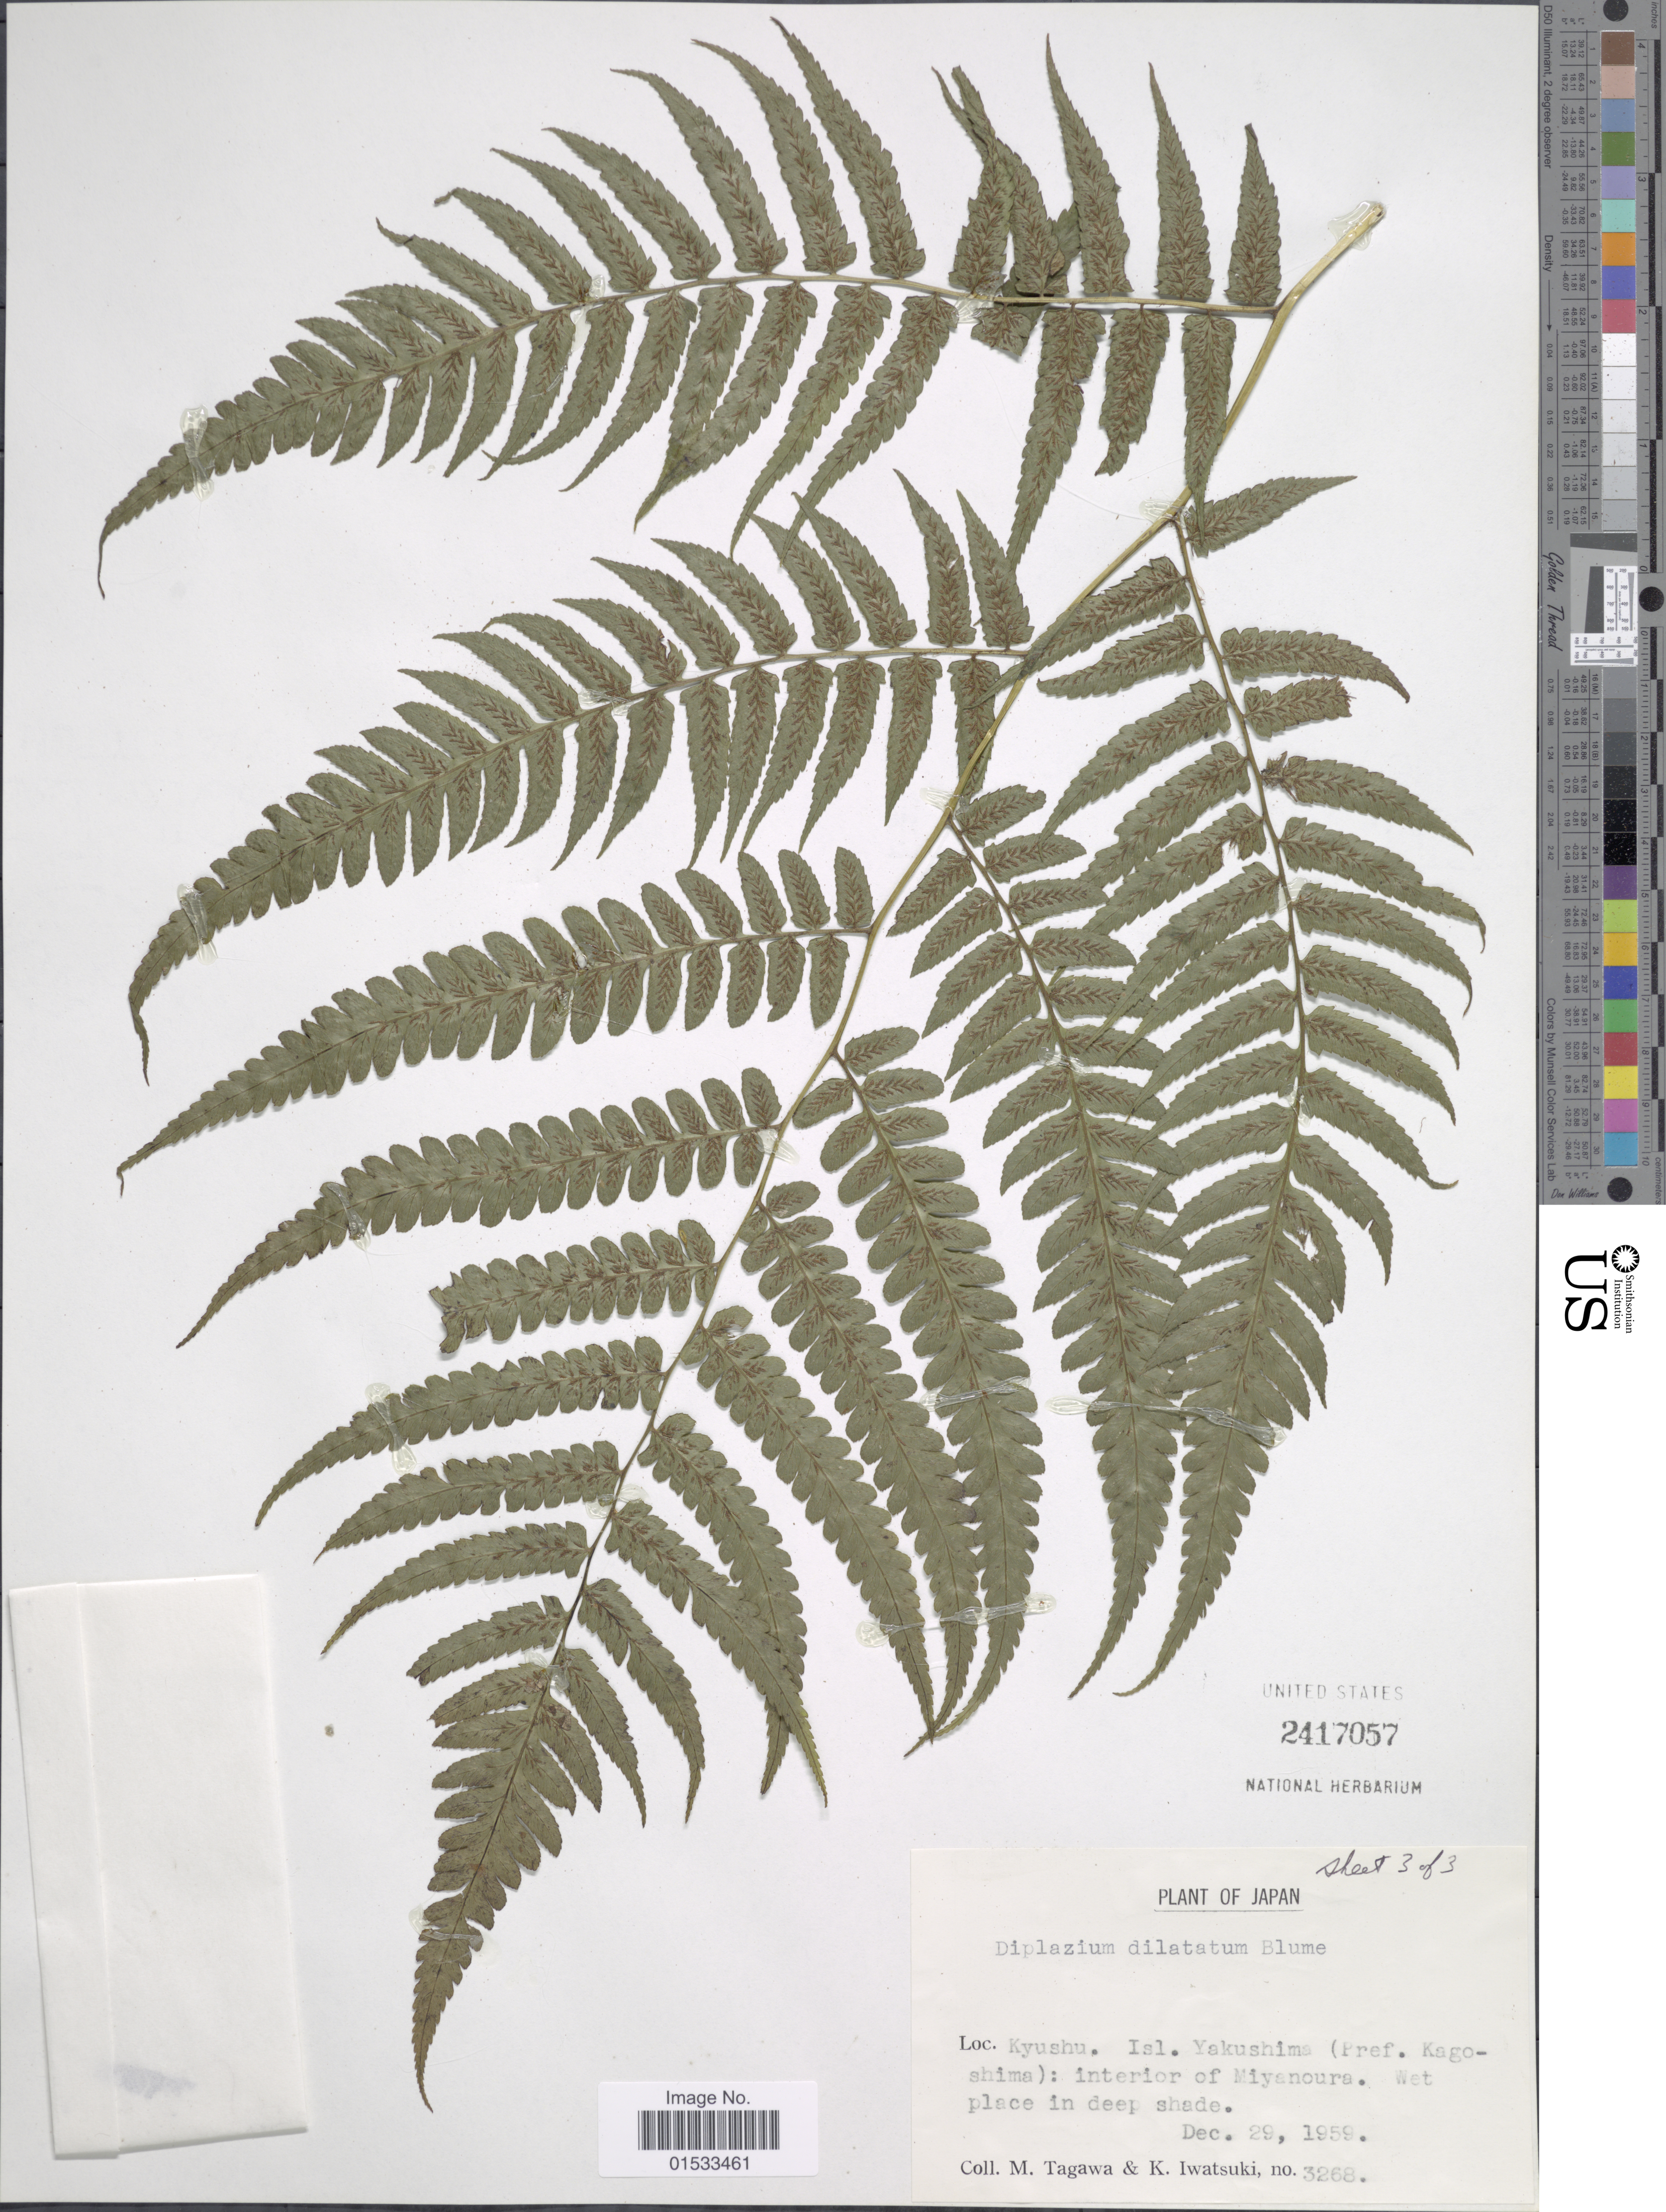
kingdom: Plantae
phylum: Tracheophyta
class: Polypodiopsida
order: Polypodiales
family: Athyriaceae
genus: Diplazium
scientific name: Diplazium dilatatum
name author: Blume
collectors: M. Tagawa & K. Iwatsuki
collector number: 3268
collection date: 1959-12-29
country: Japan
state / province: Kagosima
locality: Kyushu, Isl. Yakushima, interior of Miyanoura.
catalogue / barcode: US 2417057